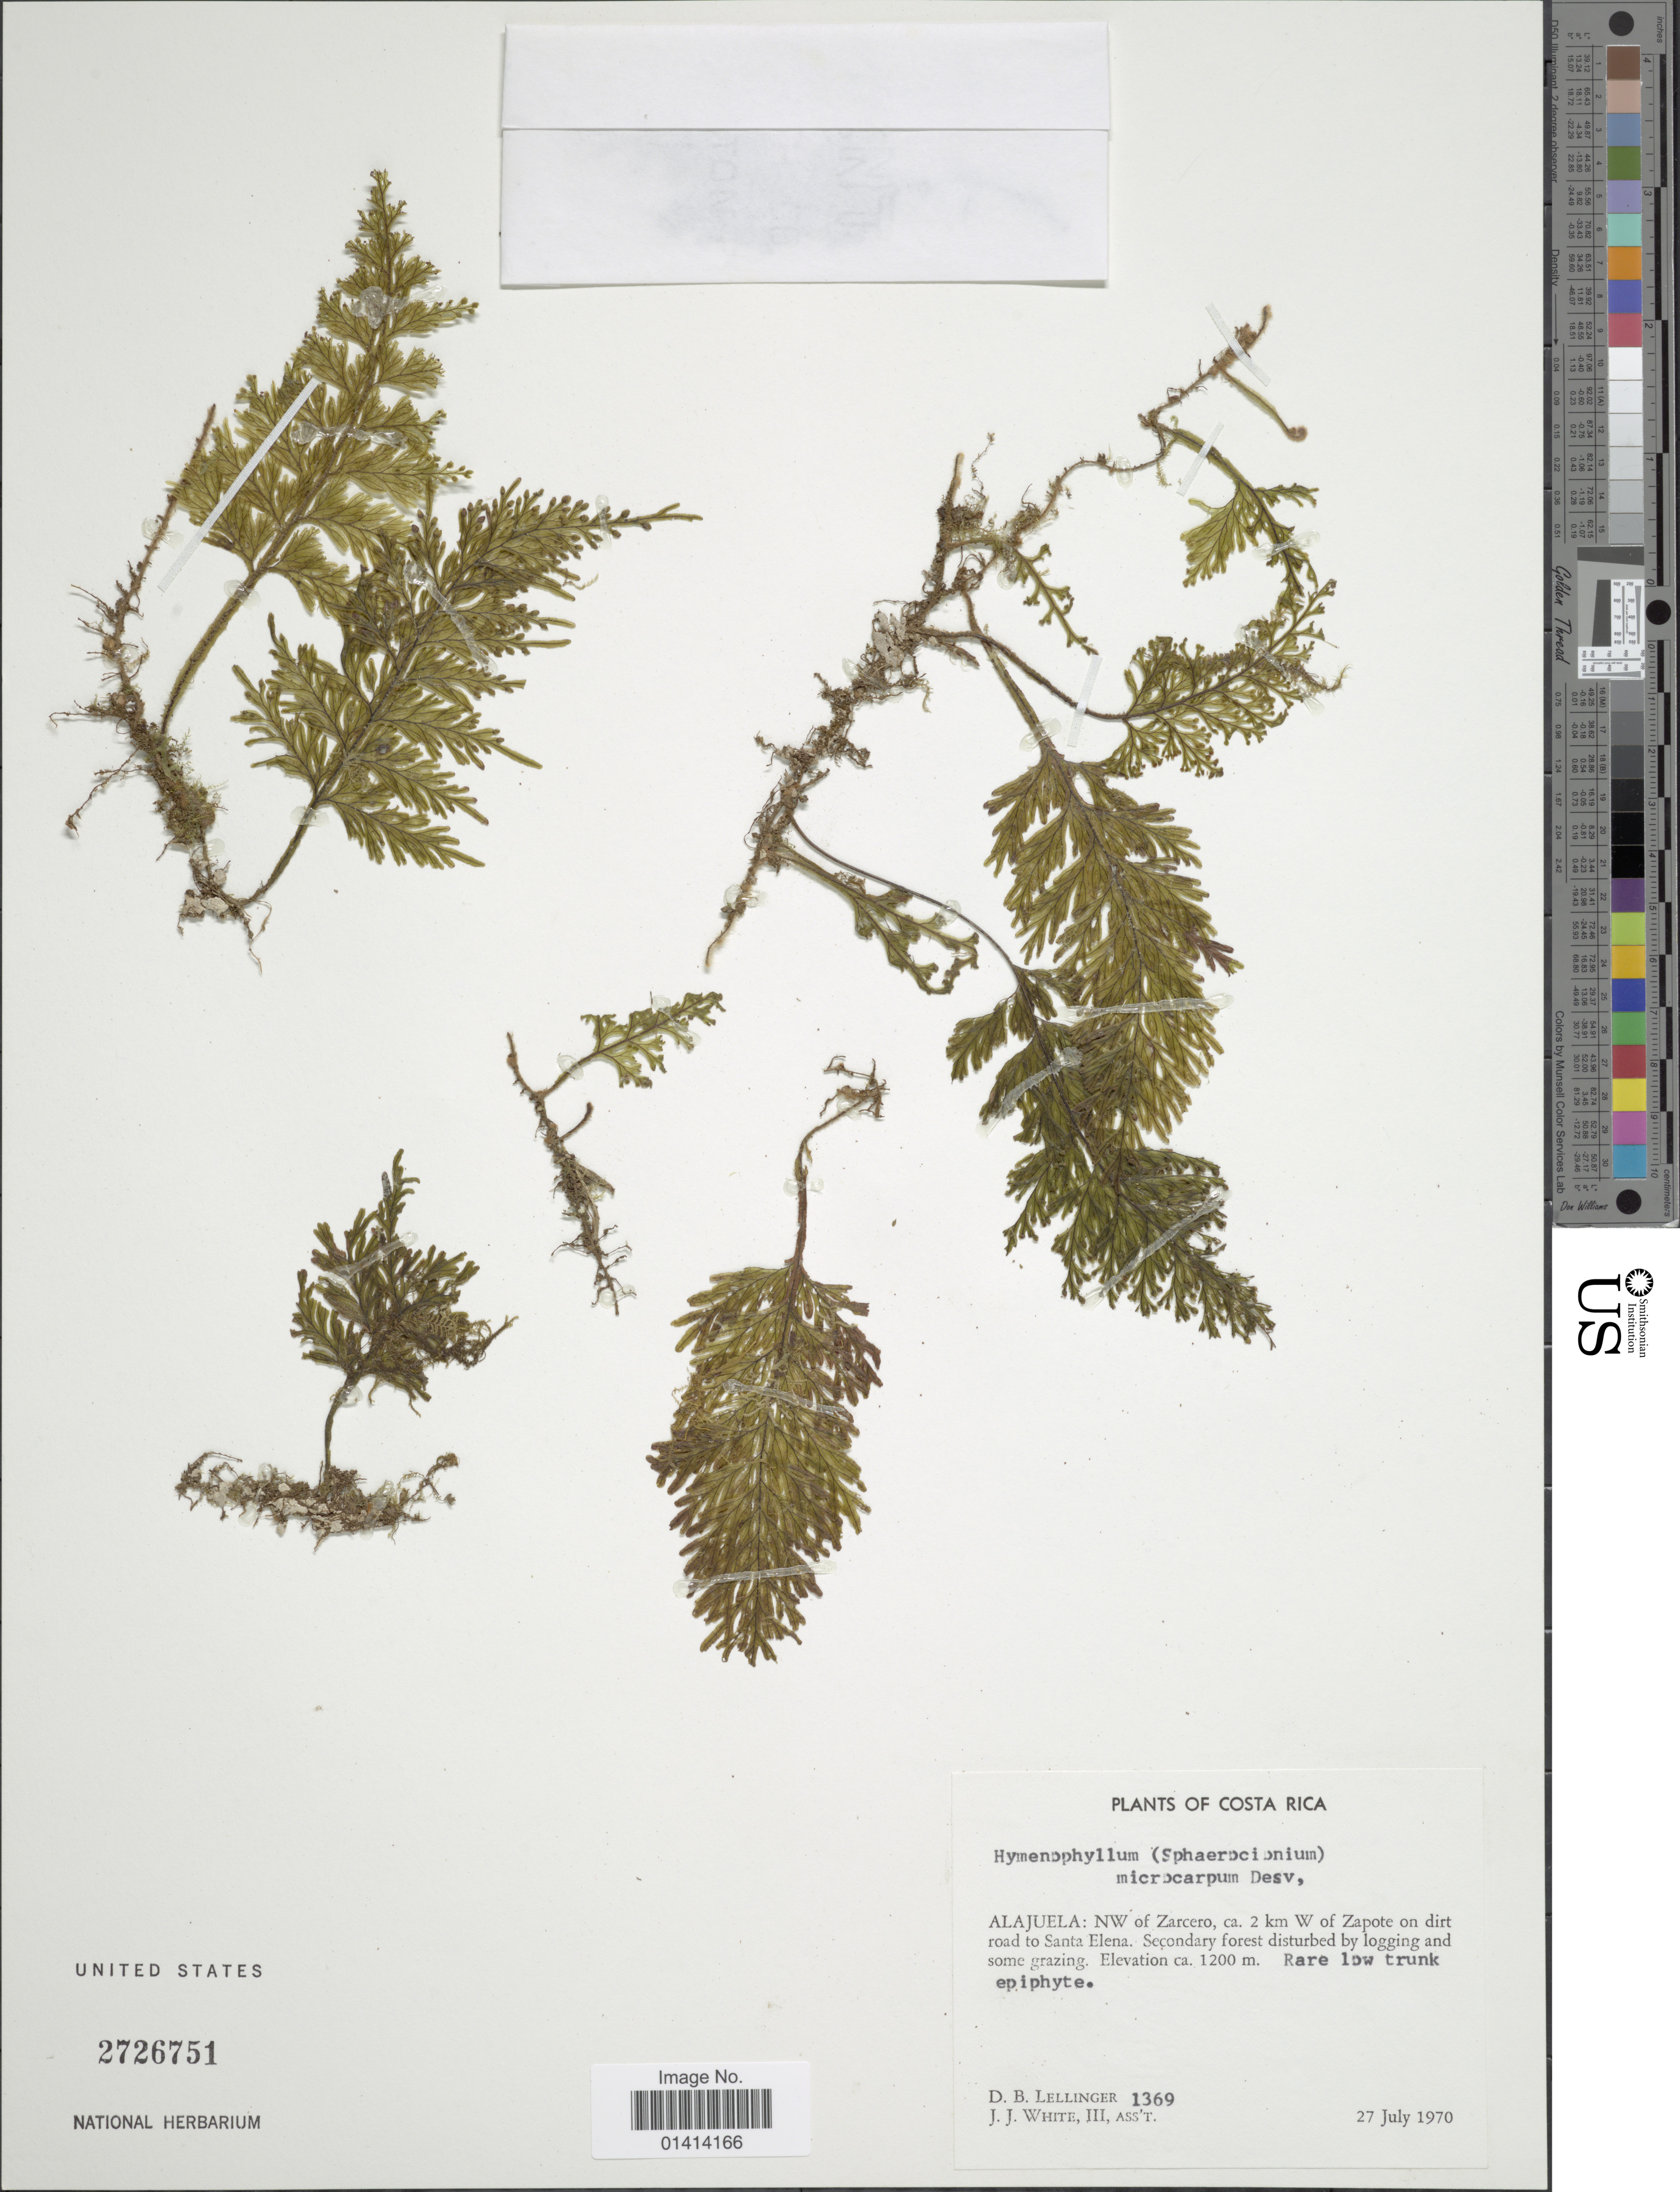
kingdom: Plantae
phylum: Tracheophyta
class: Polypodiopsida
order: Hymenophyllales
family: Hymenophyllaceae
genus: Hymenophyllum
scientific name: Hymenophyllum microcarpum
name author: (Desv.) Lellinger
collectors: D. B. Lellinger & J. J. White III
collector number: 1369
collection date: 1970-07-27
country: Costa Rica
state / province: Alajuela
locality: NW of Zarcero, ca 2 km W of Zapote on dirt road to Santa Elena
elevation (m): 1200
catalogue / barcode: US 2726751